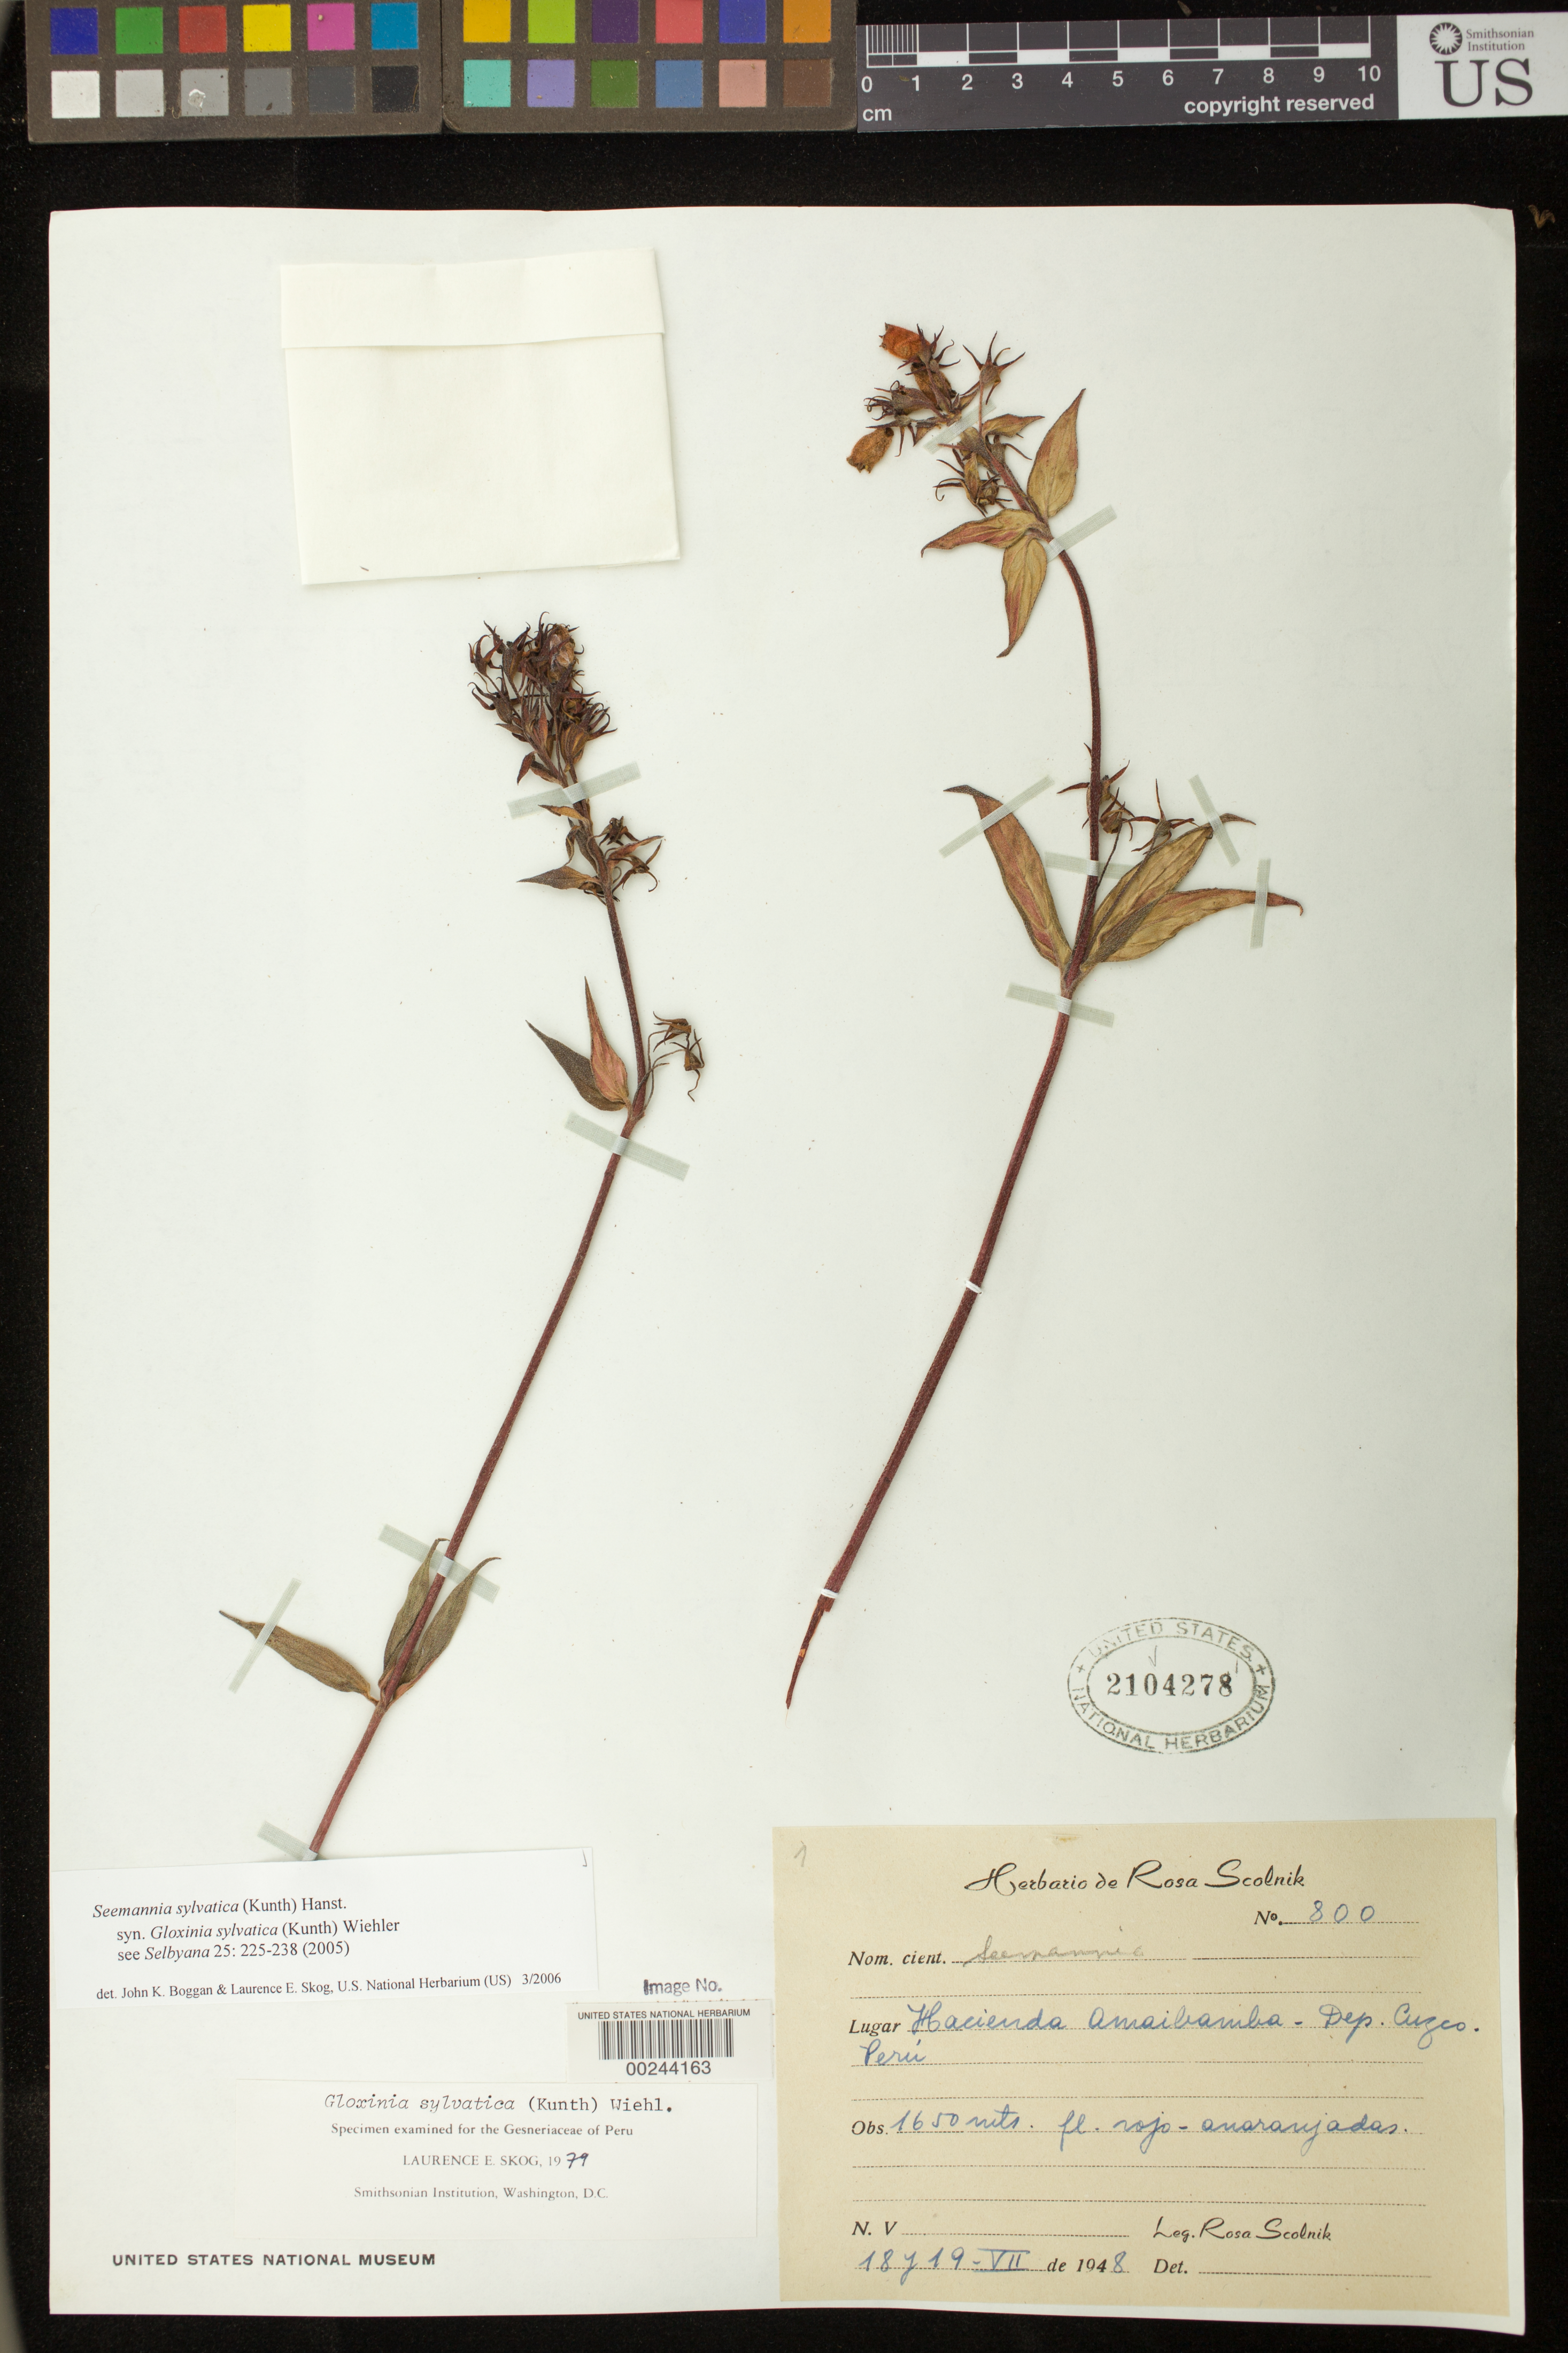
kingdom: Plantae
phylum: Tracheophyta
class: Magnoliopsida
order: Lamiales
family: Gesneriaceae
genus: Seemannia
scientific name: Seemannia sylvatica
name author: (Kunth) Hanst.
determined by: Boggan, J. K.; Skog, L. E.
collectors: R. Scolnik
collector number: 800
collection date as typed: Jul 1948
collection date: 1948-07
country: Peru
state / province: Cusco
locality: Hacienda Amaibamba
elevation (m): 1650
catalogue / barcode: US 2104278